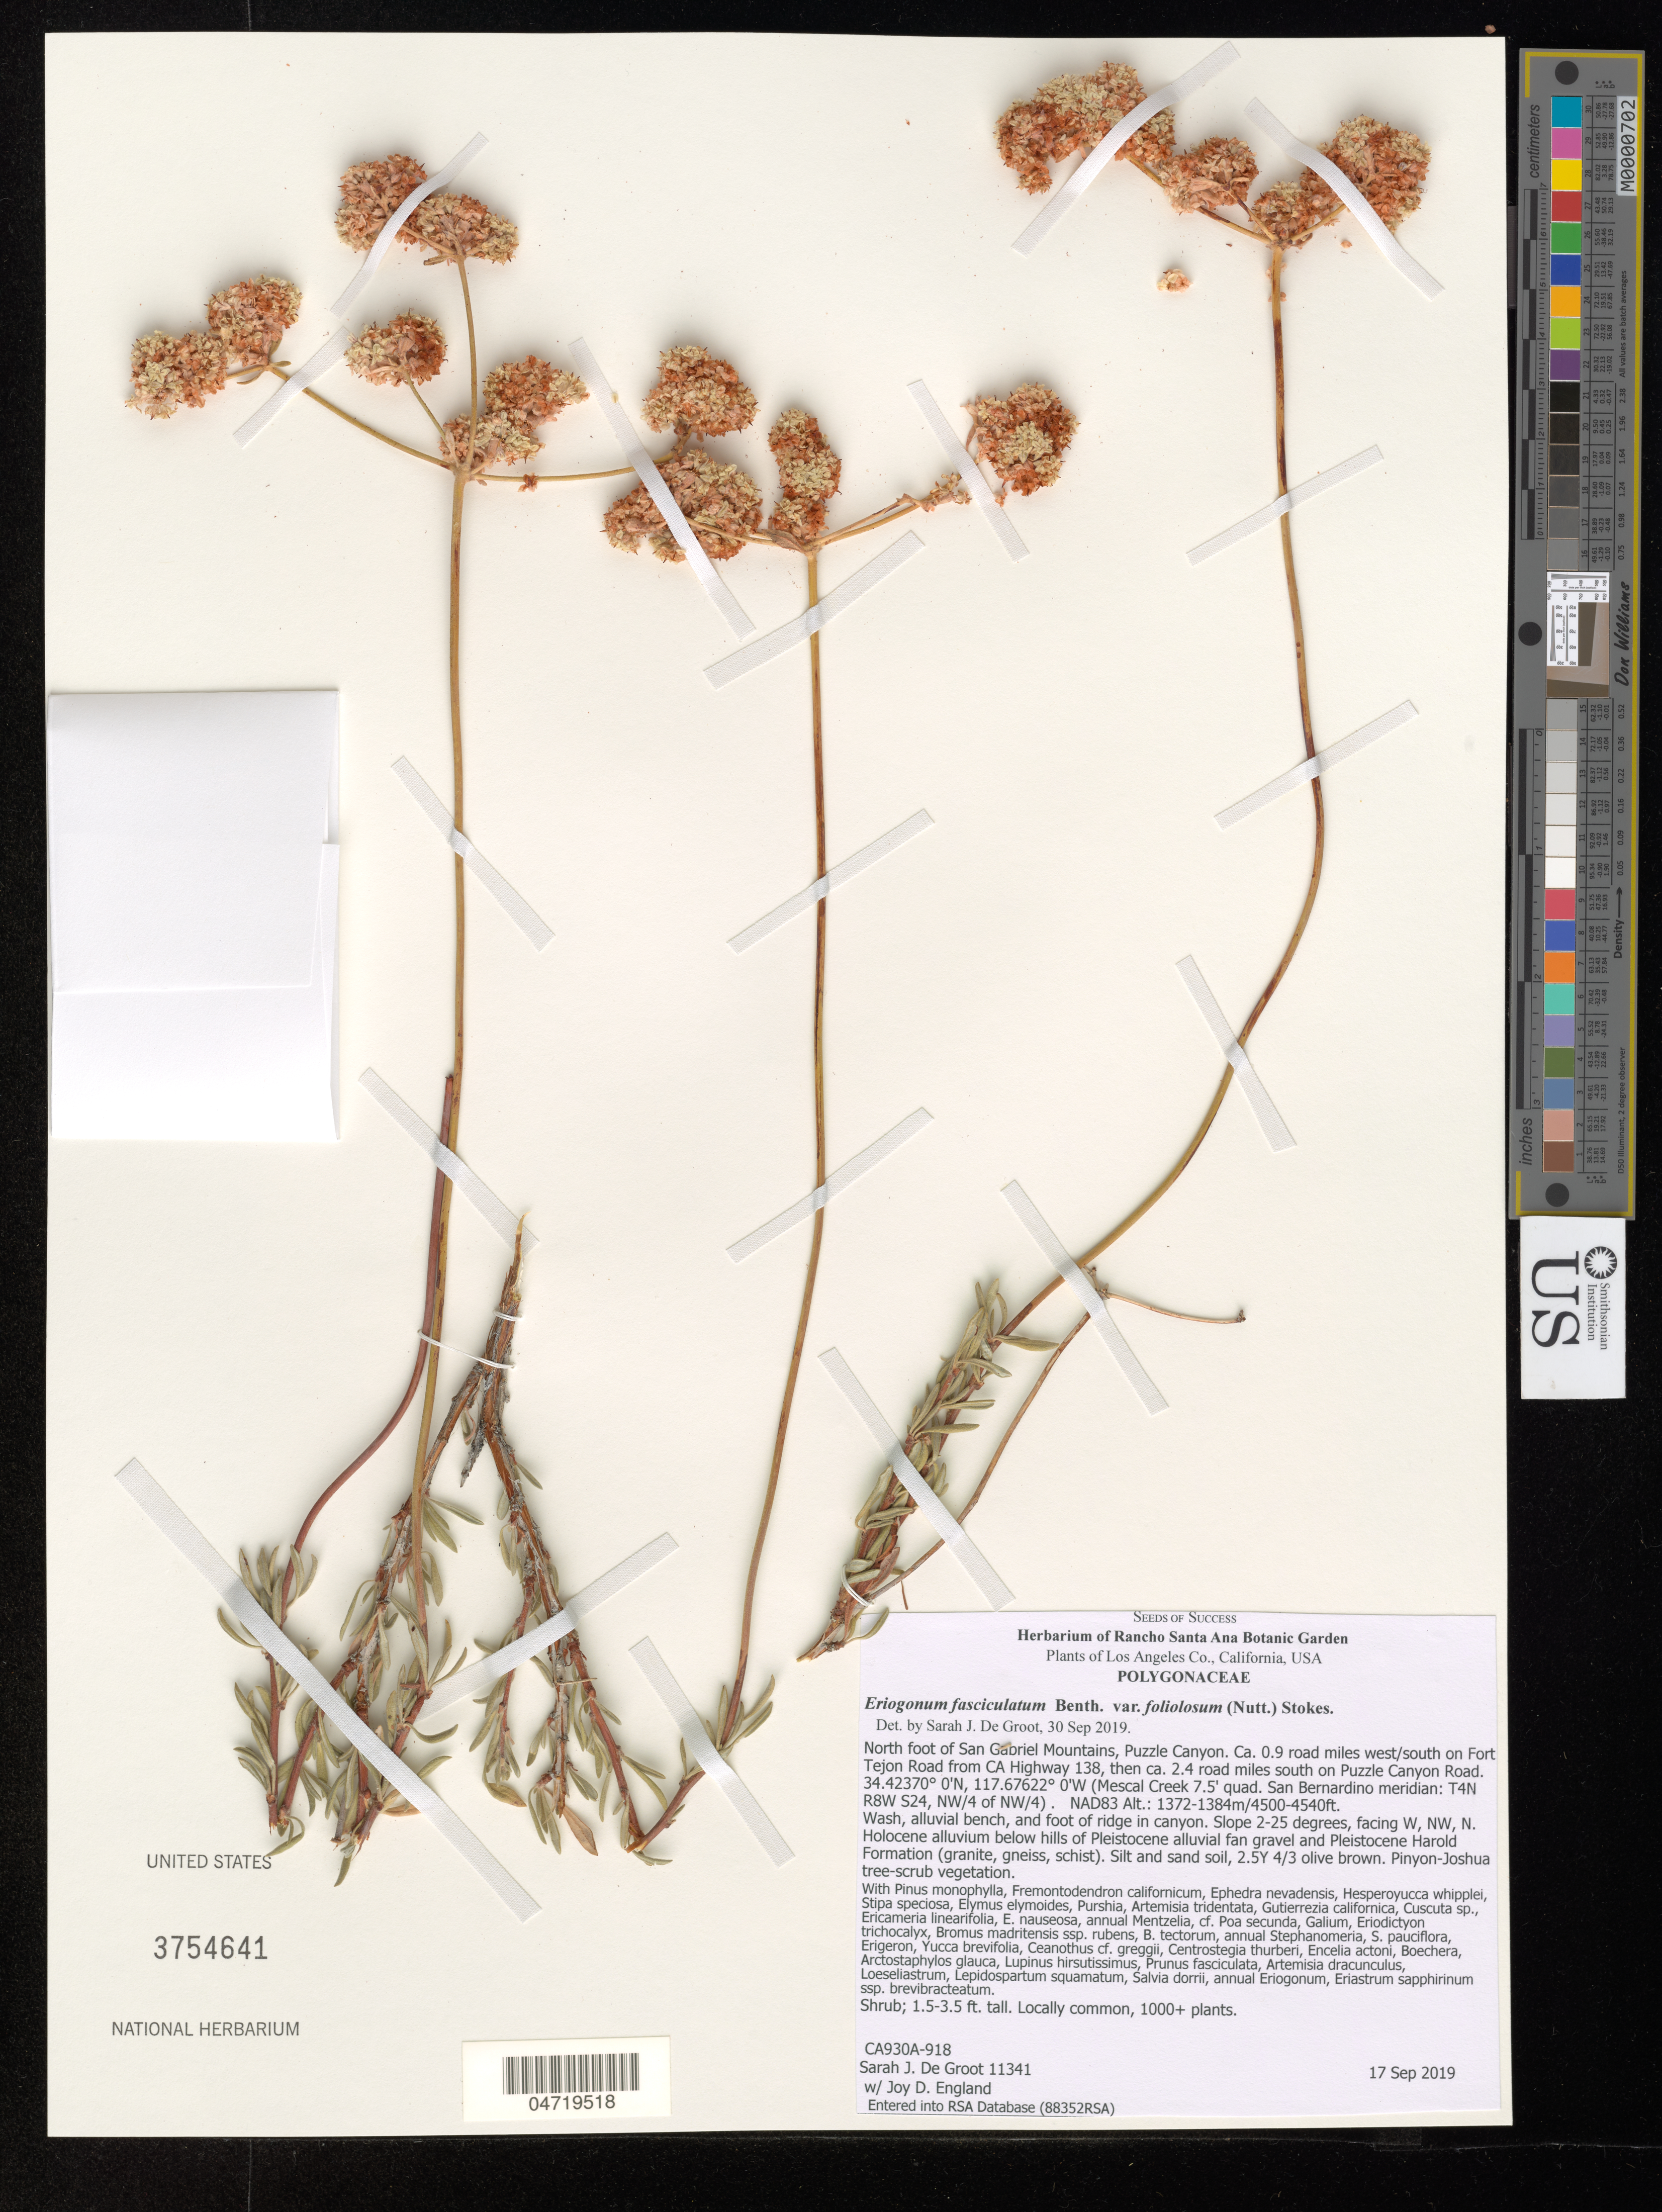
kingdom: Plantae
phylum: Tracheophyta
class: Magnoliopsida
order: Caryophyllales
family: Polygonaceae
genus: Eriogonum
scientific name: Eriogonum fasciculatum var. foliolosum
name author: (Nutt.) S. Stokes ex Abrams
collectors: S. De Groot & J. England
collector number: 11341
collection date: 2019-09-17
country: United States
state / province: California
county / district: Los Angeles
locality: Los Angeles Co. North foot of San Gabriel Mountains, Puzzle Canyon. Ca. 0.9 road miles west/south on Fort Tejon Road from CA Highway 138, then ca. 2.4 road miles south on Puzzle Canyon Road. (Mescal Creek 7.5' quad. San Bernardino meridian: T4N R8W S24, NW/4 of NW/4. NAD83.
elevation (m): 1372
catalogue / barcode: US 3754641